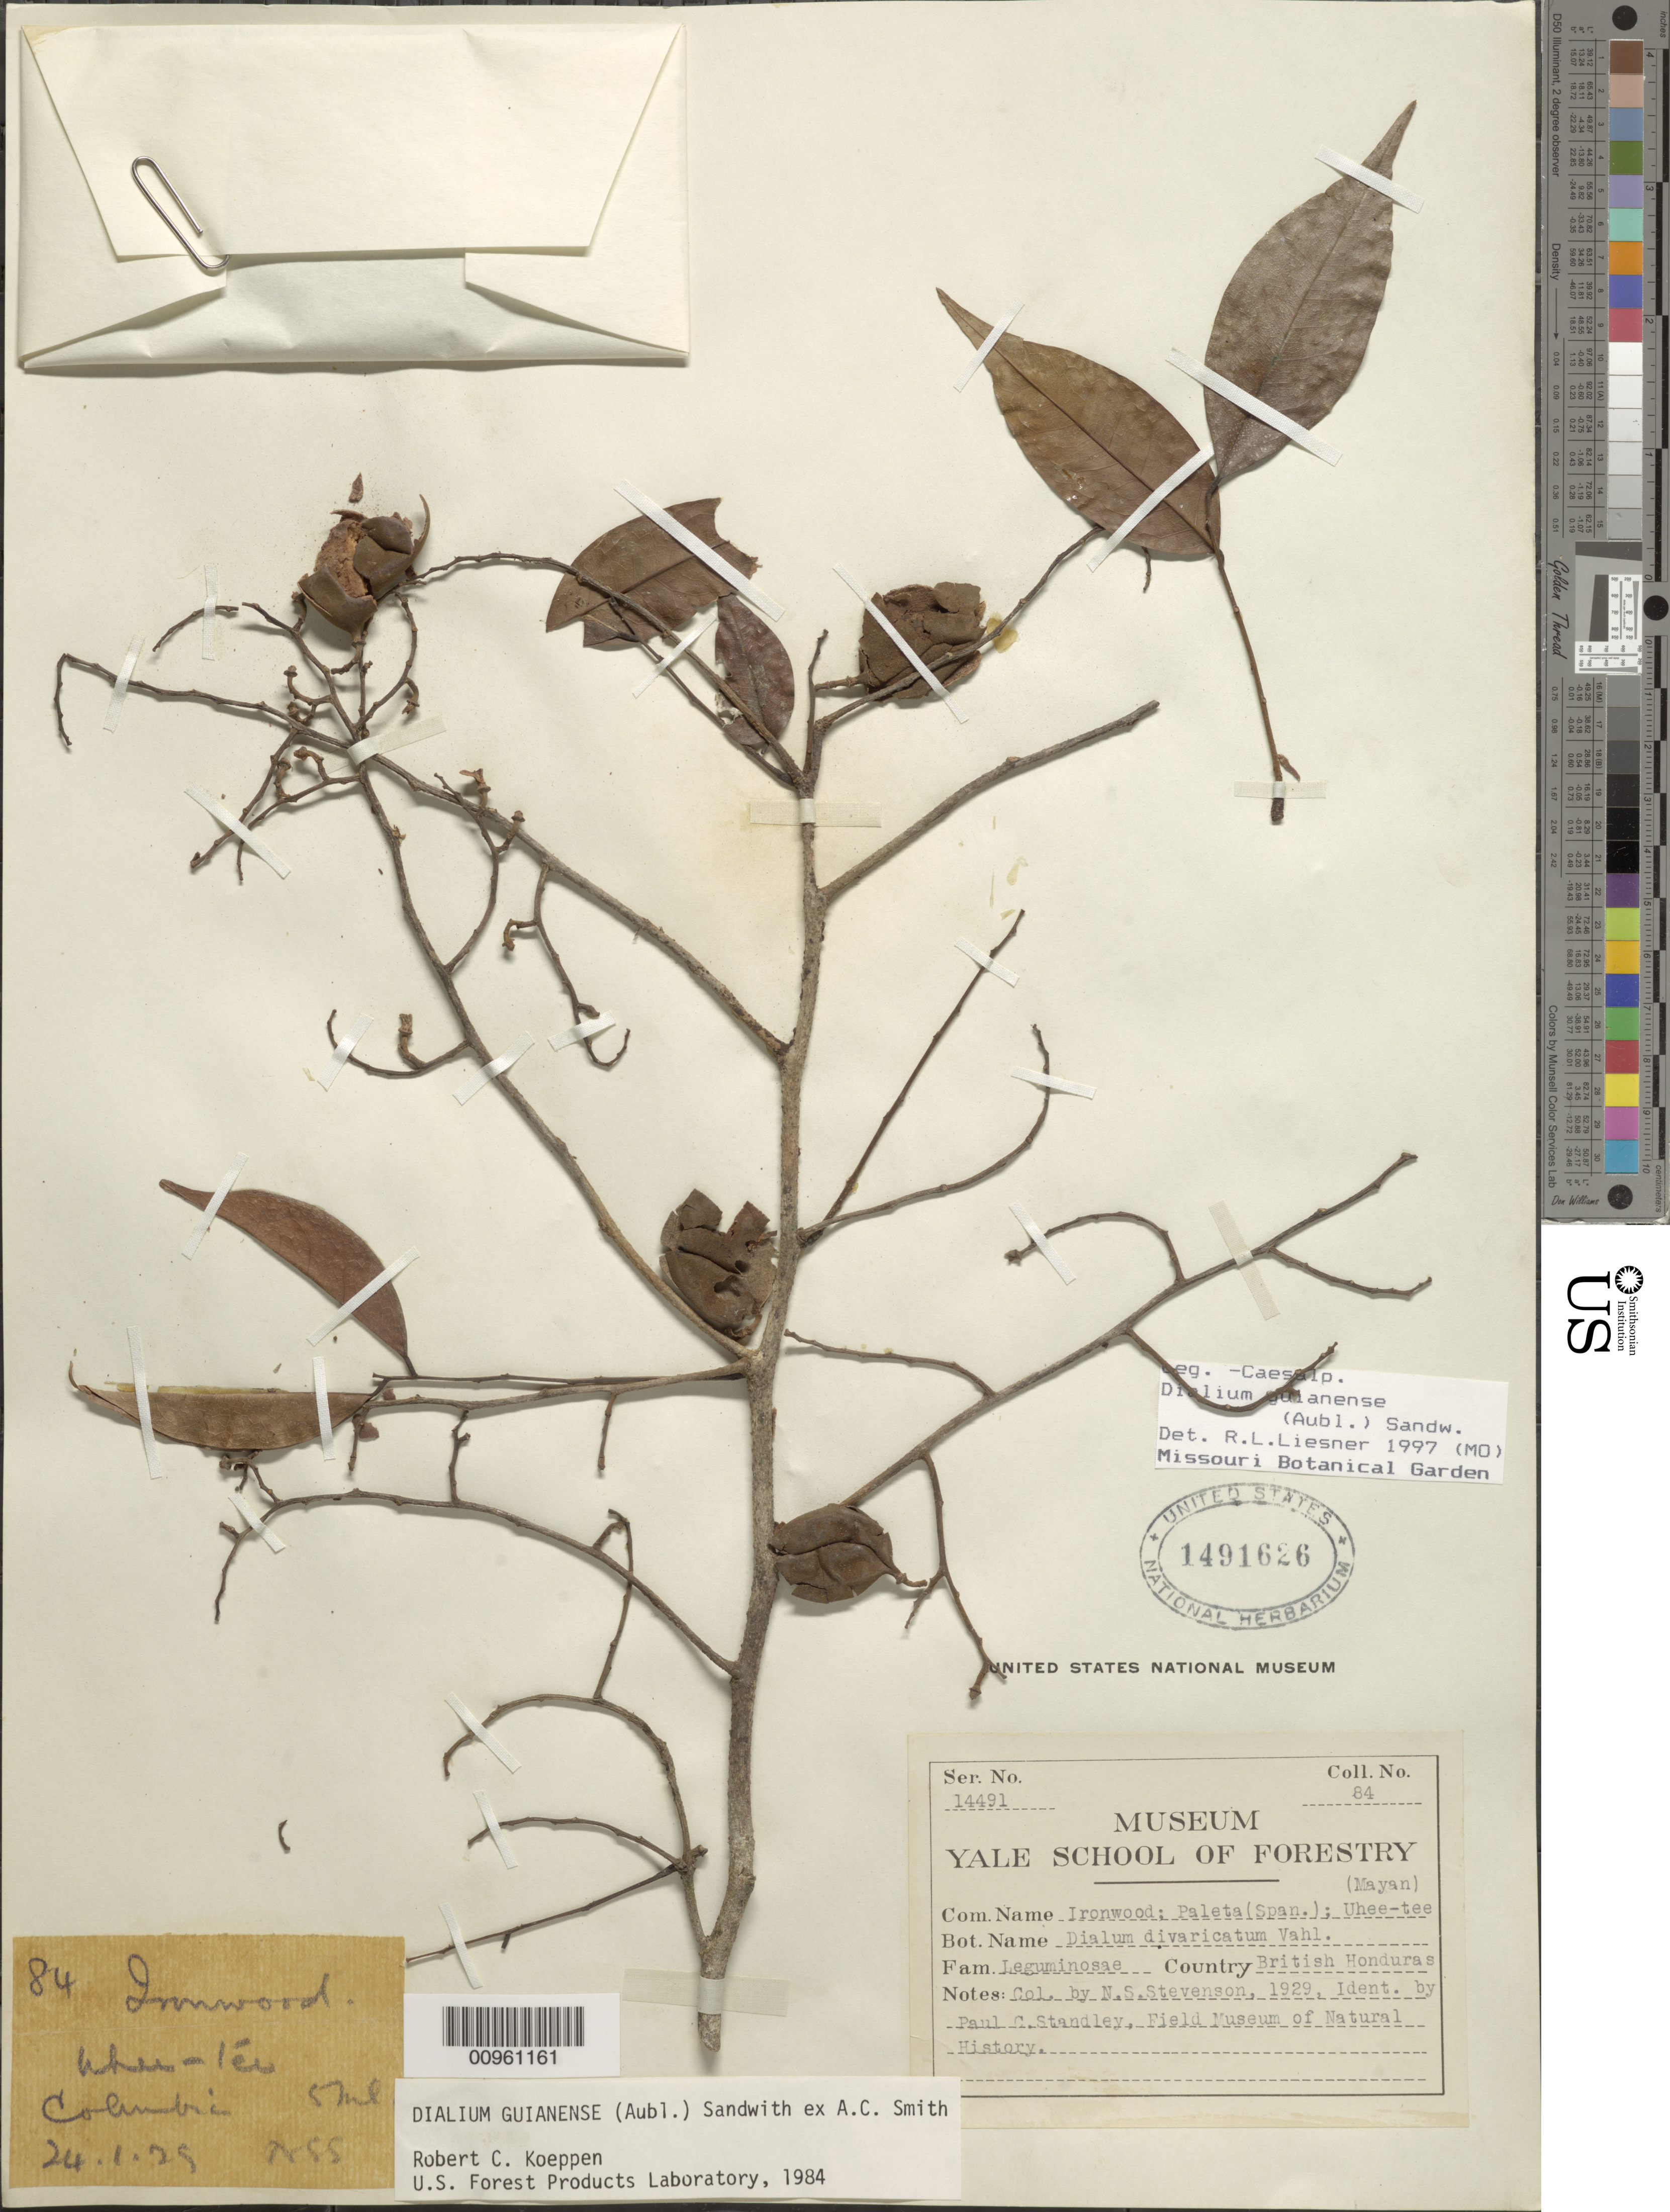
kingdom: Plantae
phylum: Tracheophyta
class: Magnoliopsida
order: Fabales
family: Fabaceae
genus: Dialium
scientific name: Dialium guianense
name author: (Aubl.) Sandwith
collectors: N. Stevenson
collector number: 84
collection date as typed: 1929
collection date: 1929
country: Belize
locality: British Honduras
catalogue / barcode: US 1491626